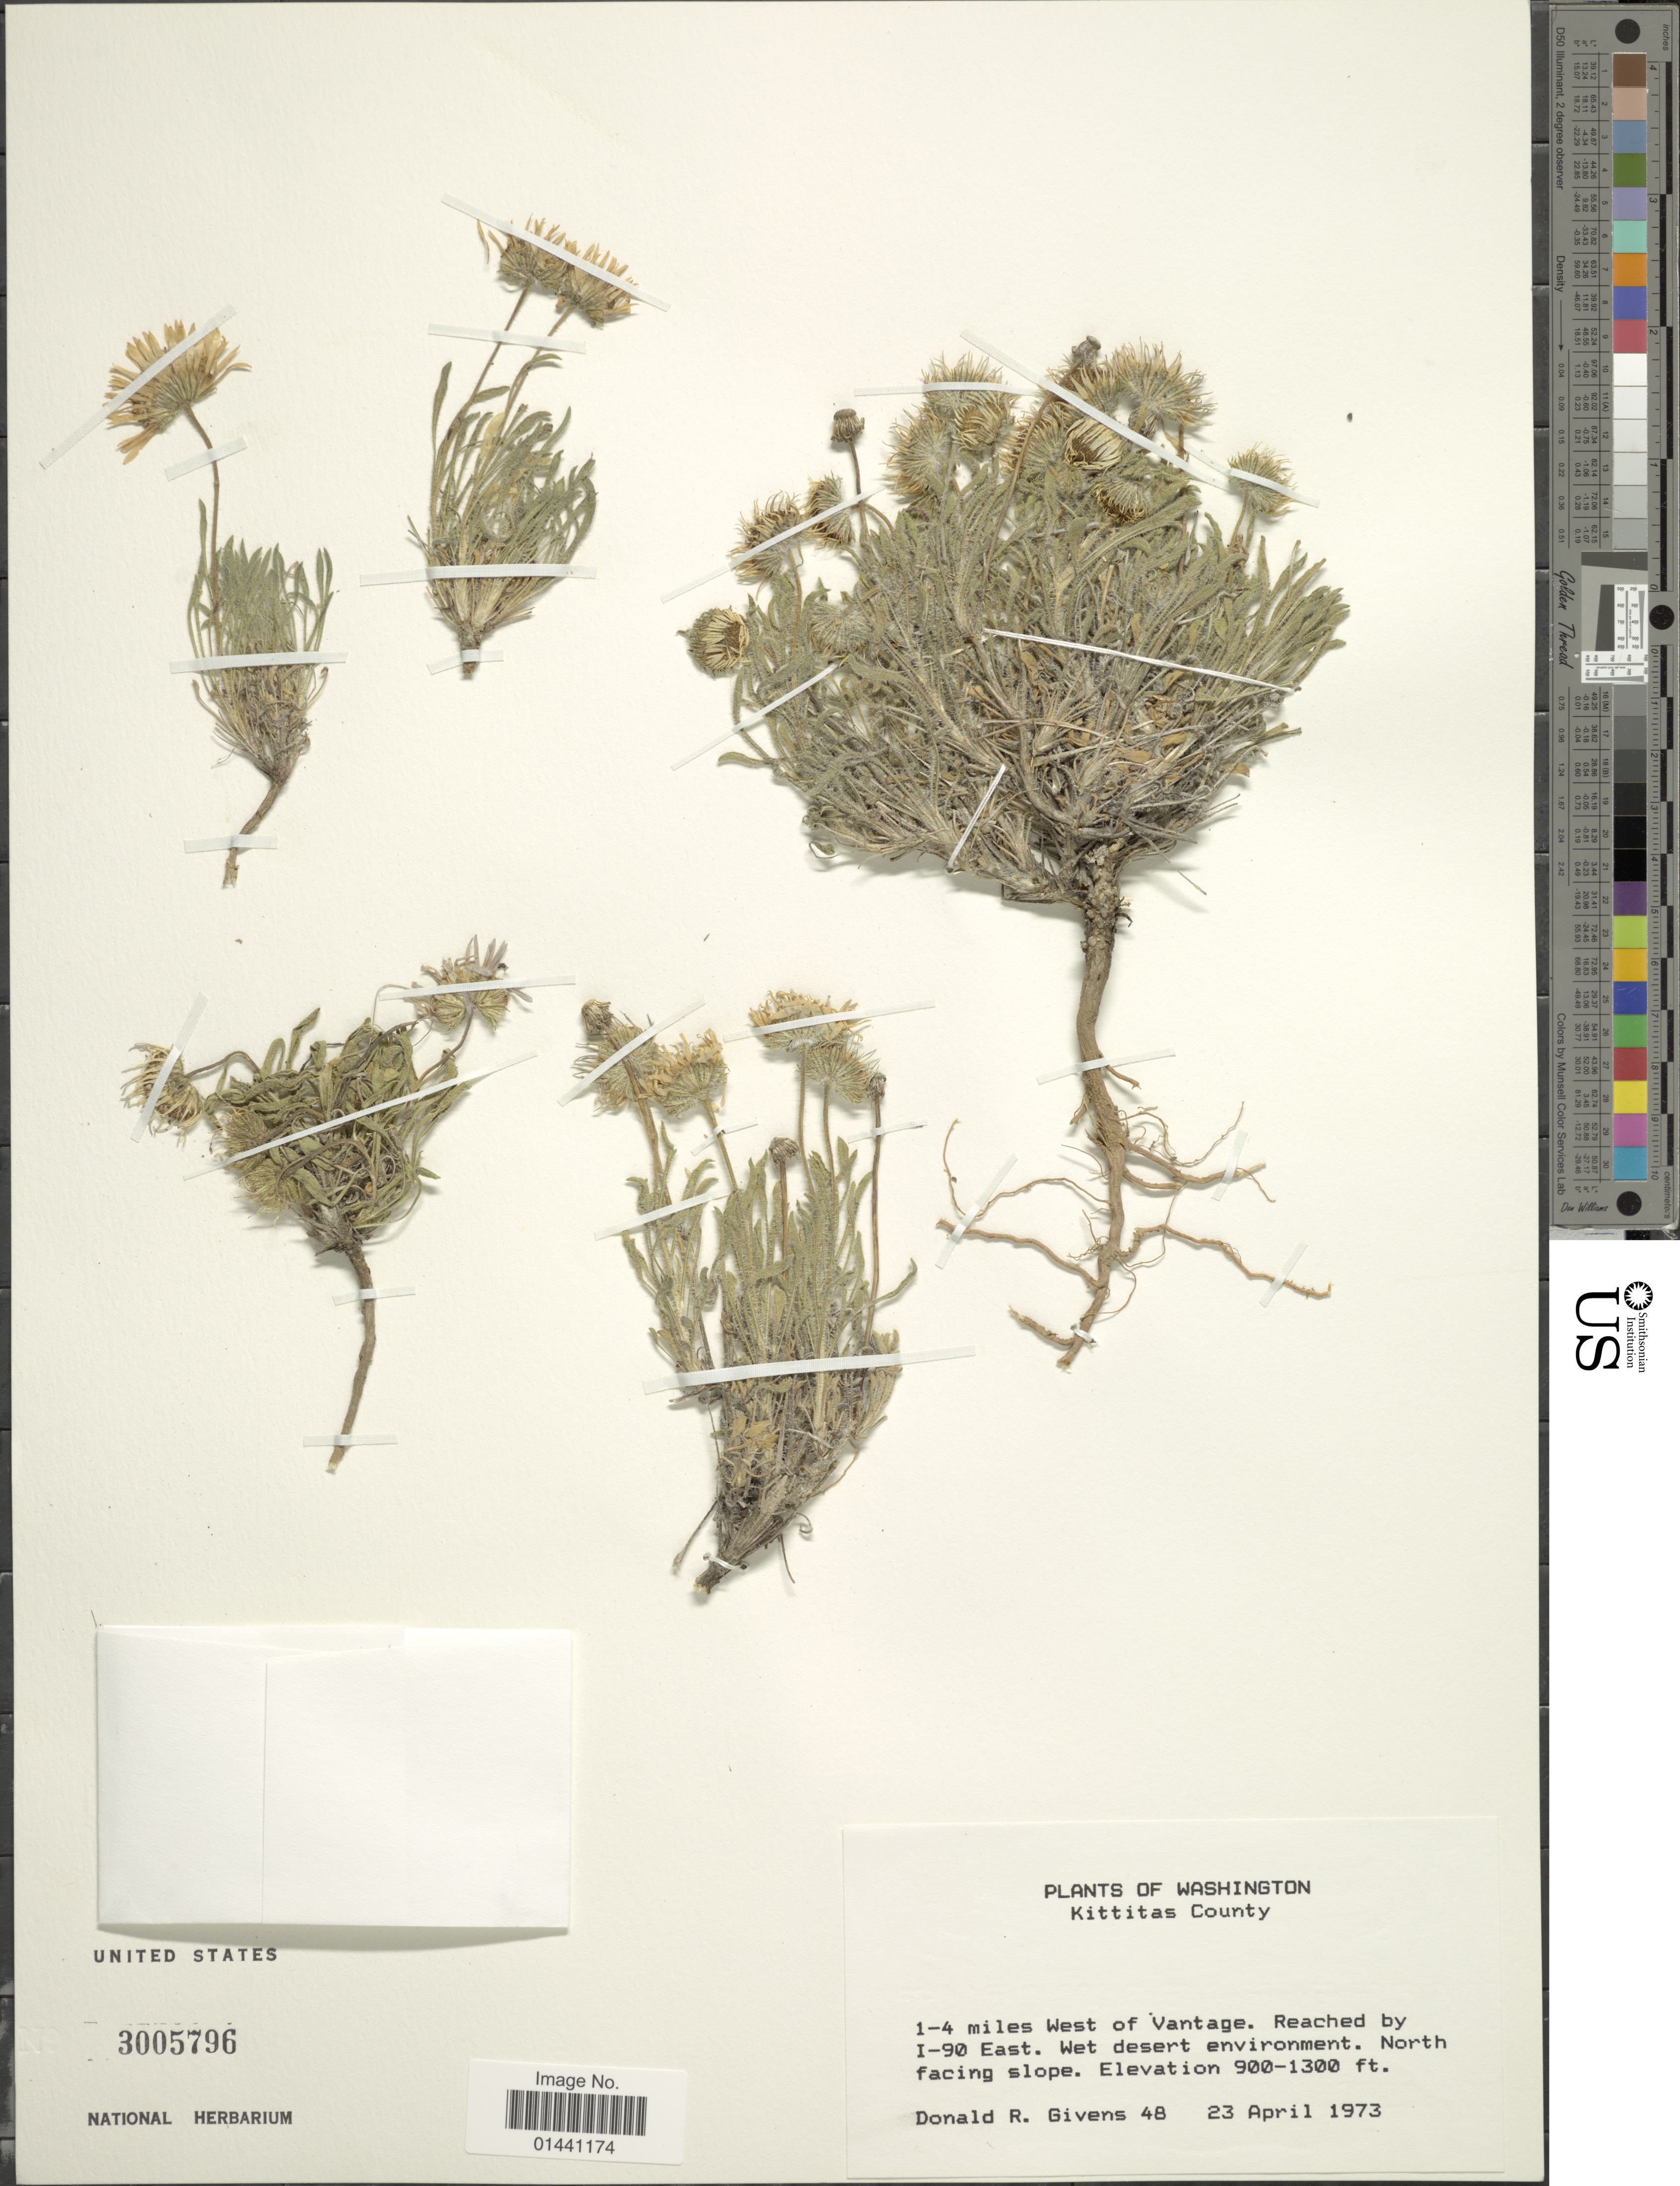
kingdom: Plantae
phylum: Tracheophyta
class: Magnoliopsida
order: Asterales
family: Asteraceae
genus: Erigeron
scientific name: Erigeron sp.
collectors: D. Givens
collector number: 48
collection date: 1973-04-23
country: United States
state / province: Washington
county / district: Kittitas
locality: Kittitas County, 1-4 miles West of vantage, reached by I-90 East, Wet desert environment, North facing slope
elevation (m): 274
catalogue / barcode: US 3005796